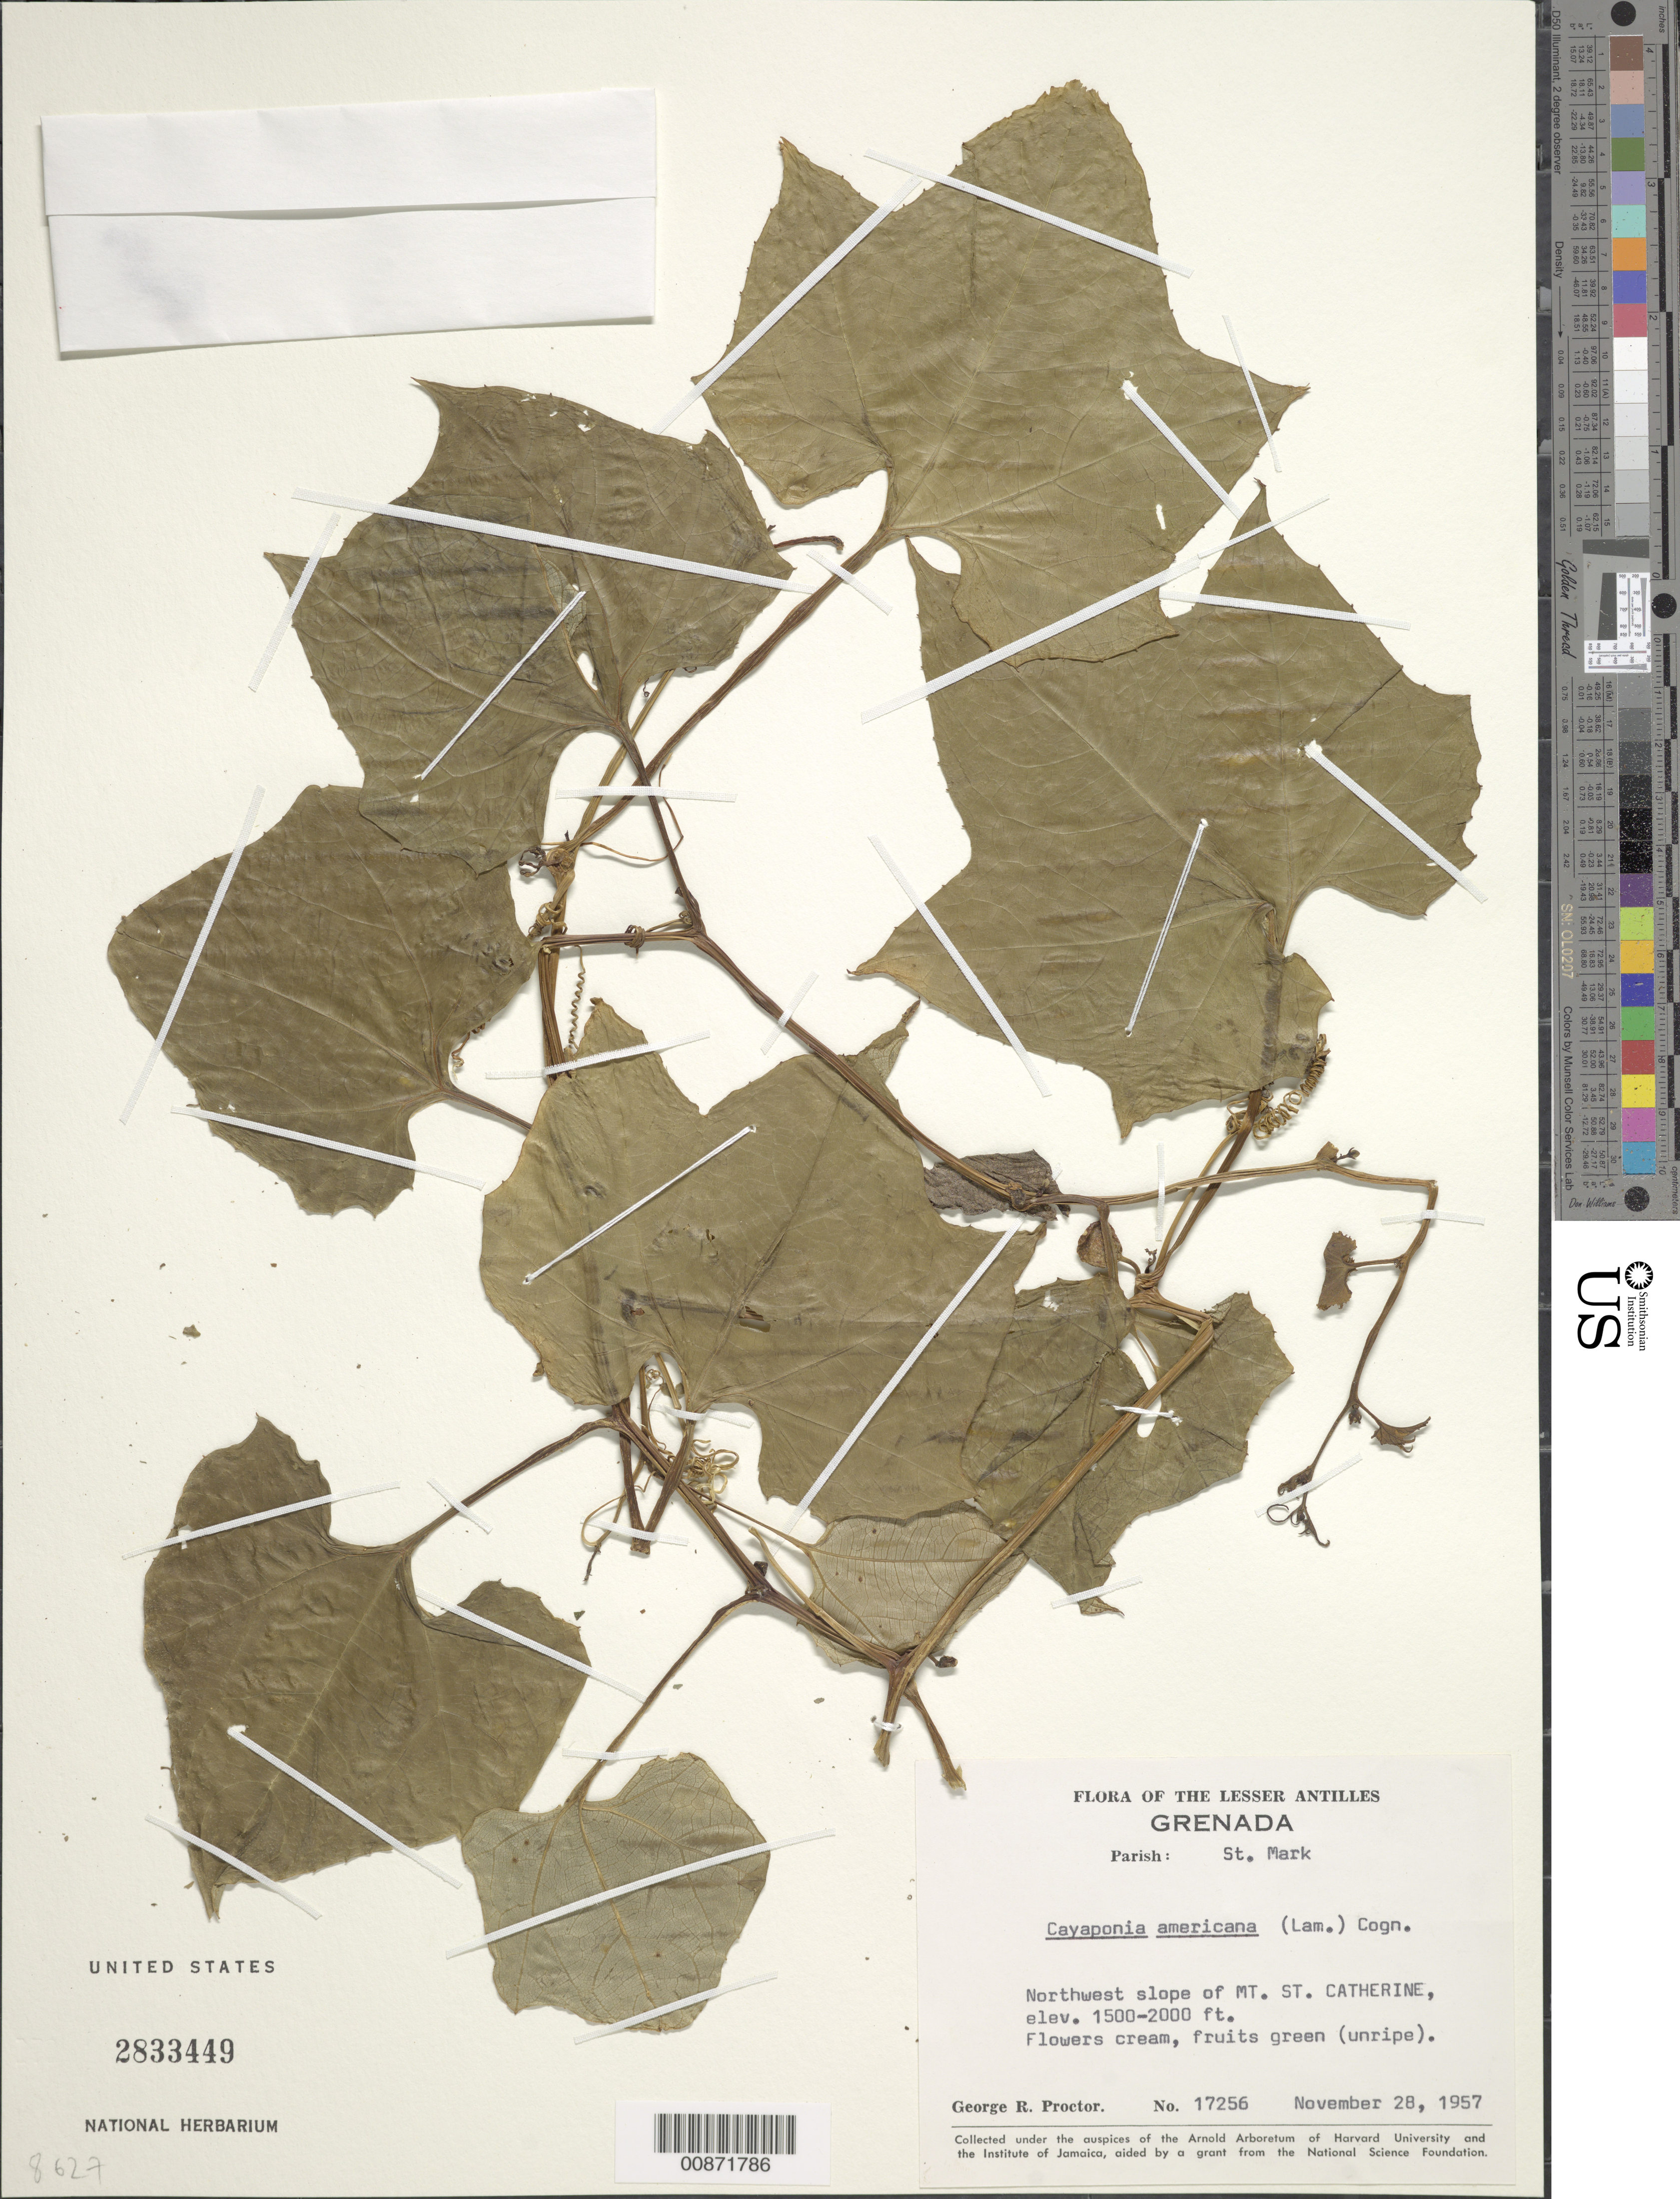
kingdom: Plantae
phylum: Tracheophyta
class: Magnoliopsida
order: Cucurbitales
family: Cucurbitaceae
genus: Cayaponia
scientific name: Cayaponia americana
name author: (Lam.) Cogn.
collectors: G. R. Proctor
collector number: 17256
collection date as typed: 28 Nov 1957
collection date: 1957-11-28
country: Grenada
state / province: Saint Mark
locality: Northwest slope of Mt. St. Catherine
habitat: Montane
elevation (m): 457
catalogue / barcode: US 2833449